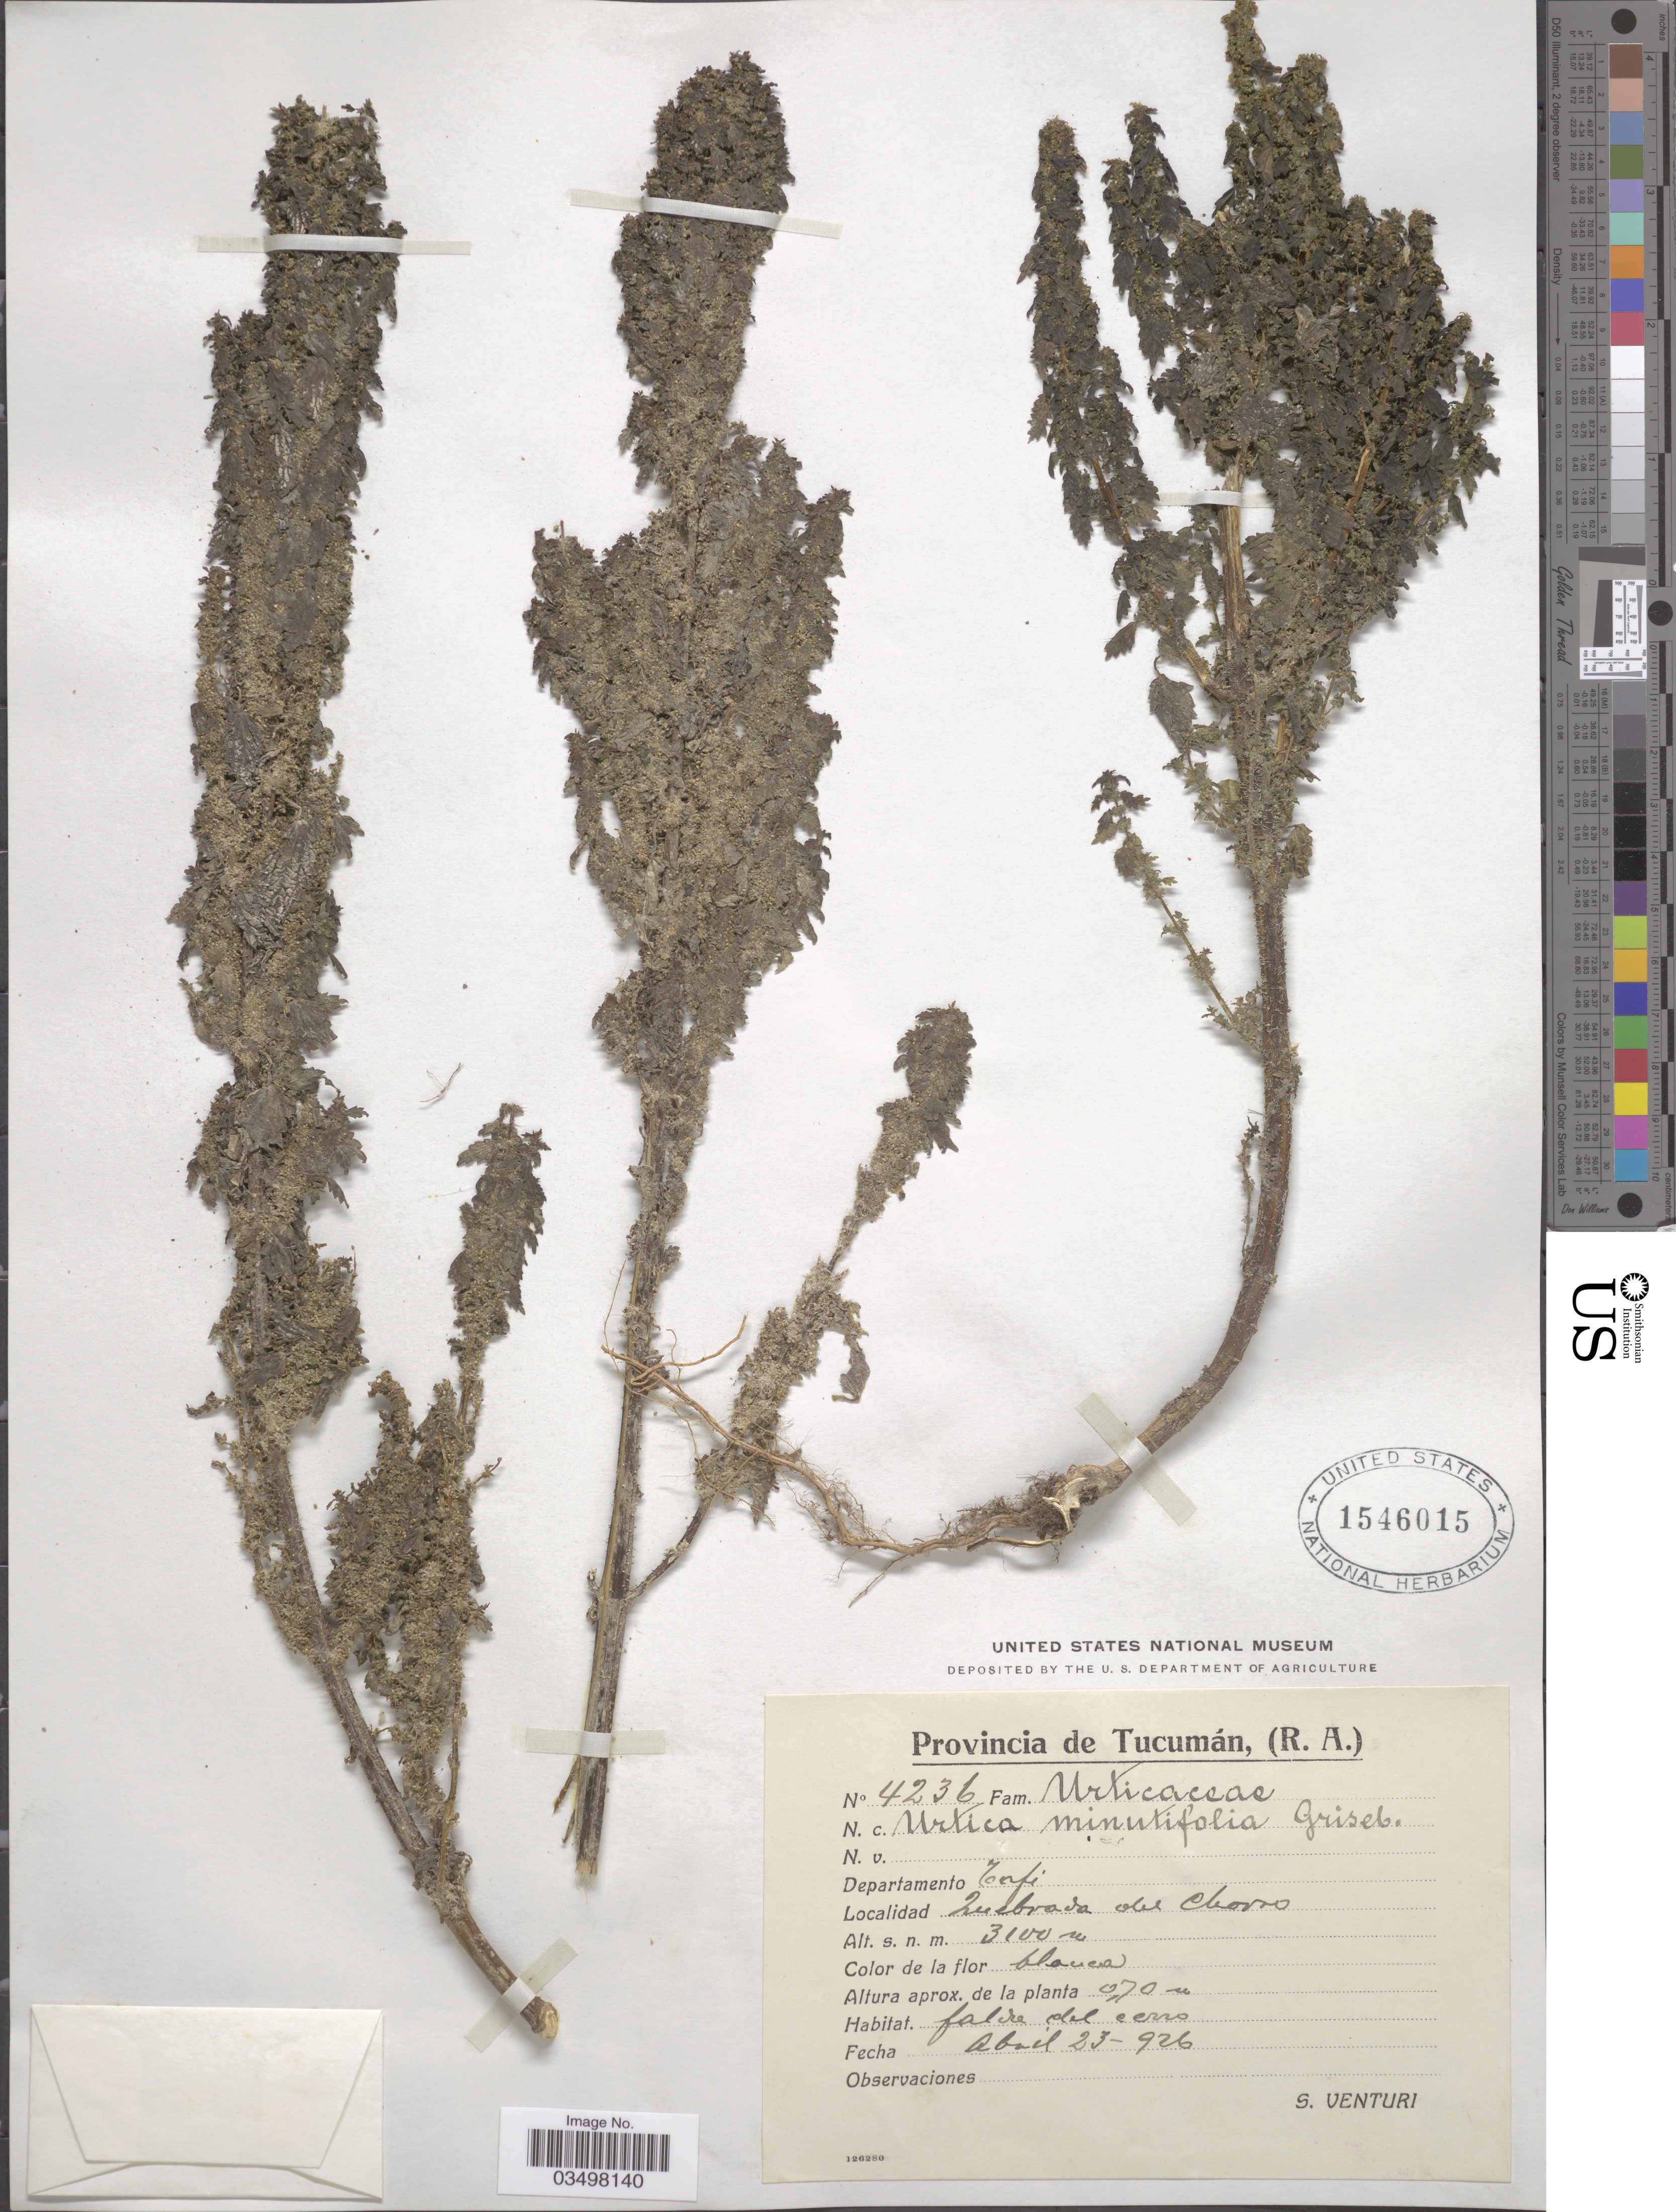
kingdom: Plantae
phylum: Tracheophyta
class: Magnoliopsida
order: Rosales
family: Urticaceae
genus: Urtica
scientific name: Urtica minutifolia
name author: Griseb.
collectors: S. Venturi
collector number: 4236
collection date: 1926-04-23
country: Argentina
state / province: Tucuman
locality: Departamento Tafi, Quebrada del Chorro.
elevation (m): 3100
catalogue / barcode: US 1546015